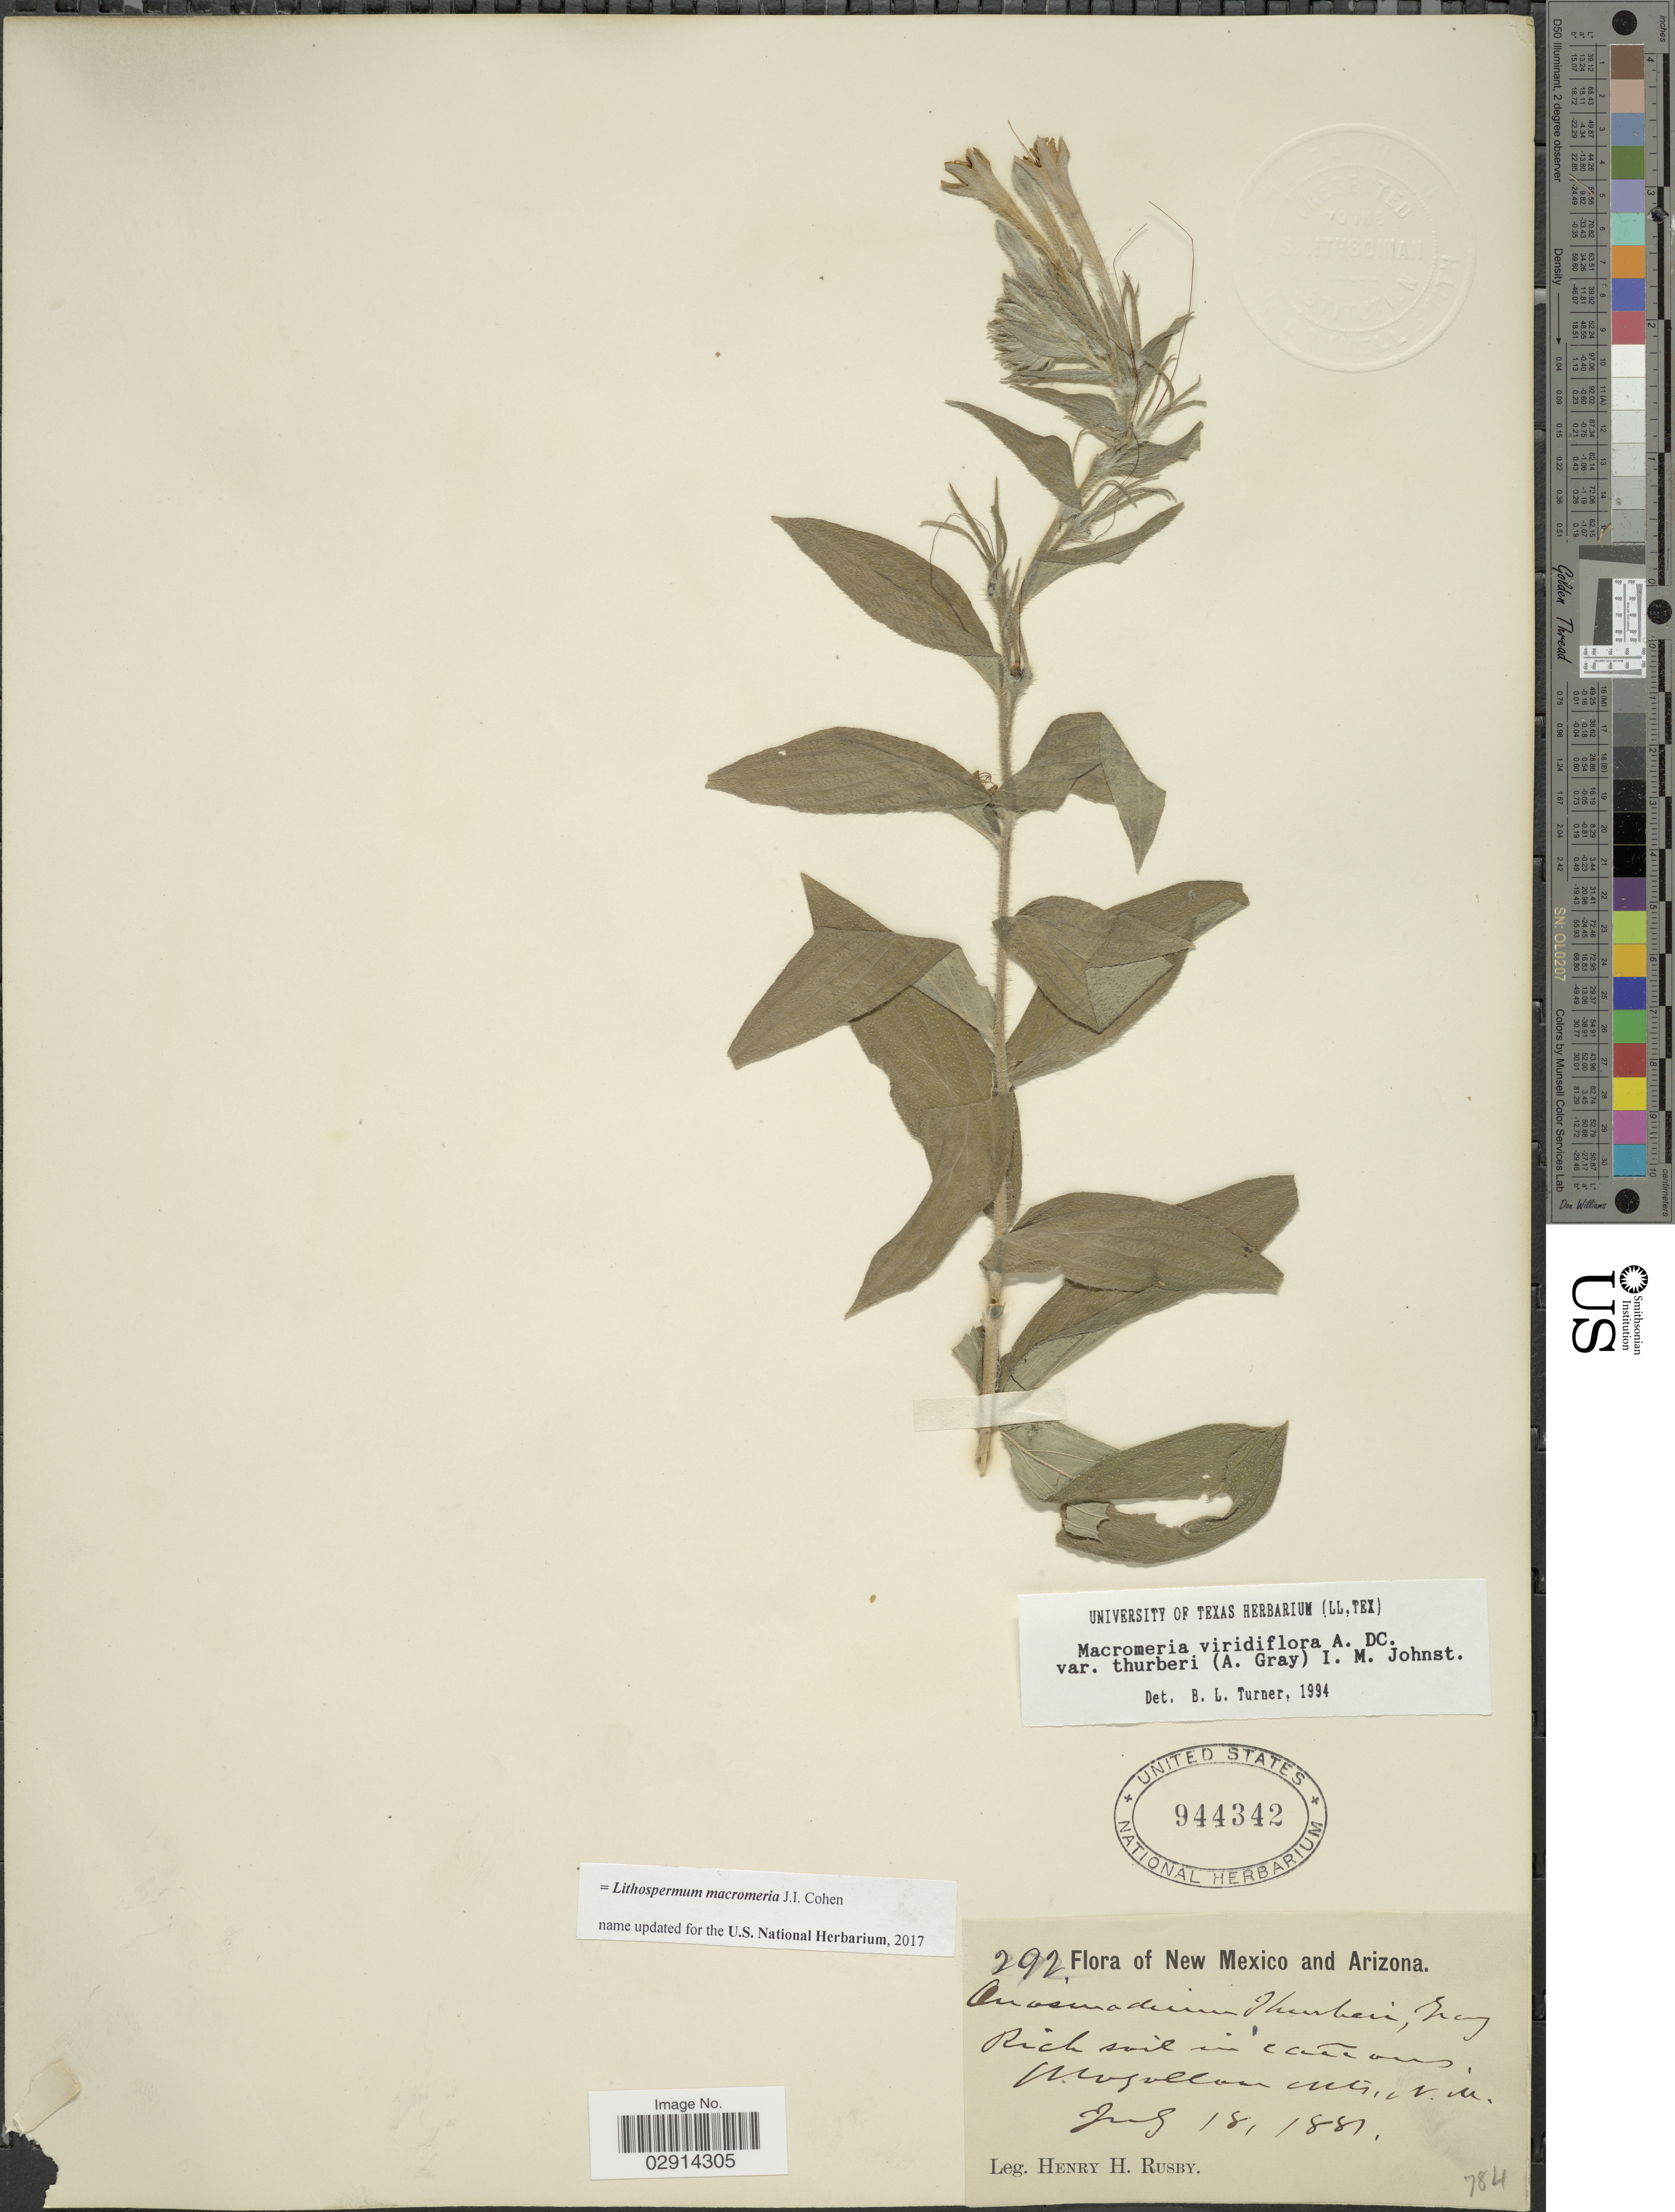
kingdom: Plantae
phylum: Tracheophyta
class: Magnoliopsida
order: Boraginales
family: Boraginaceae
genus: Lithospermum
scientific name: Lithospermum macromeria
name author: Cohen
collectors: H. H. Rusby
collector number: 292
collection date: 1881-07-18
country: United States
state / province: New Mexico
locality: Mogollon Mts.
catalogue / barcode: US 944342